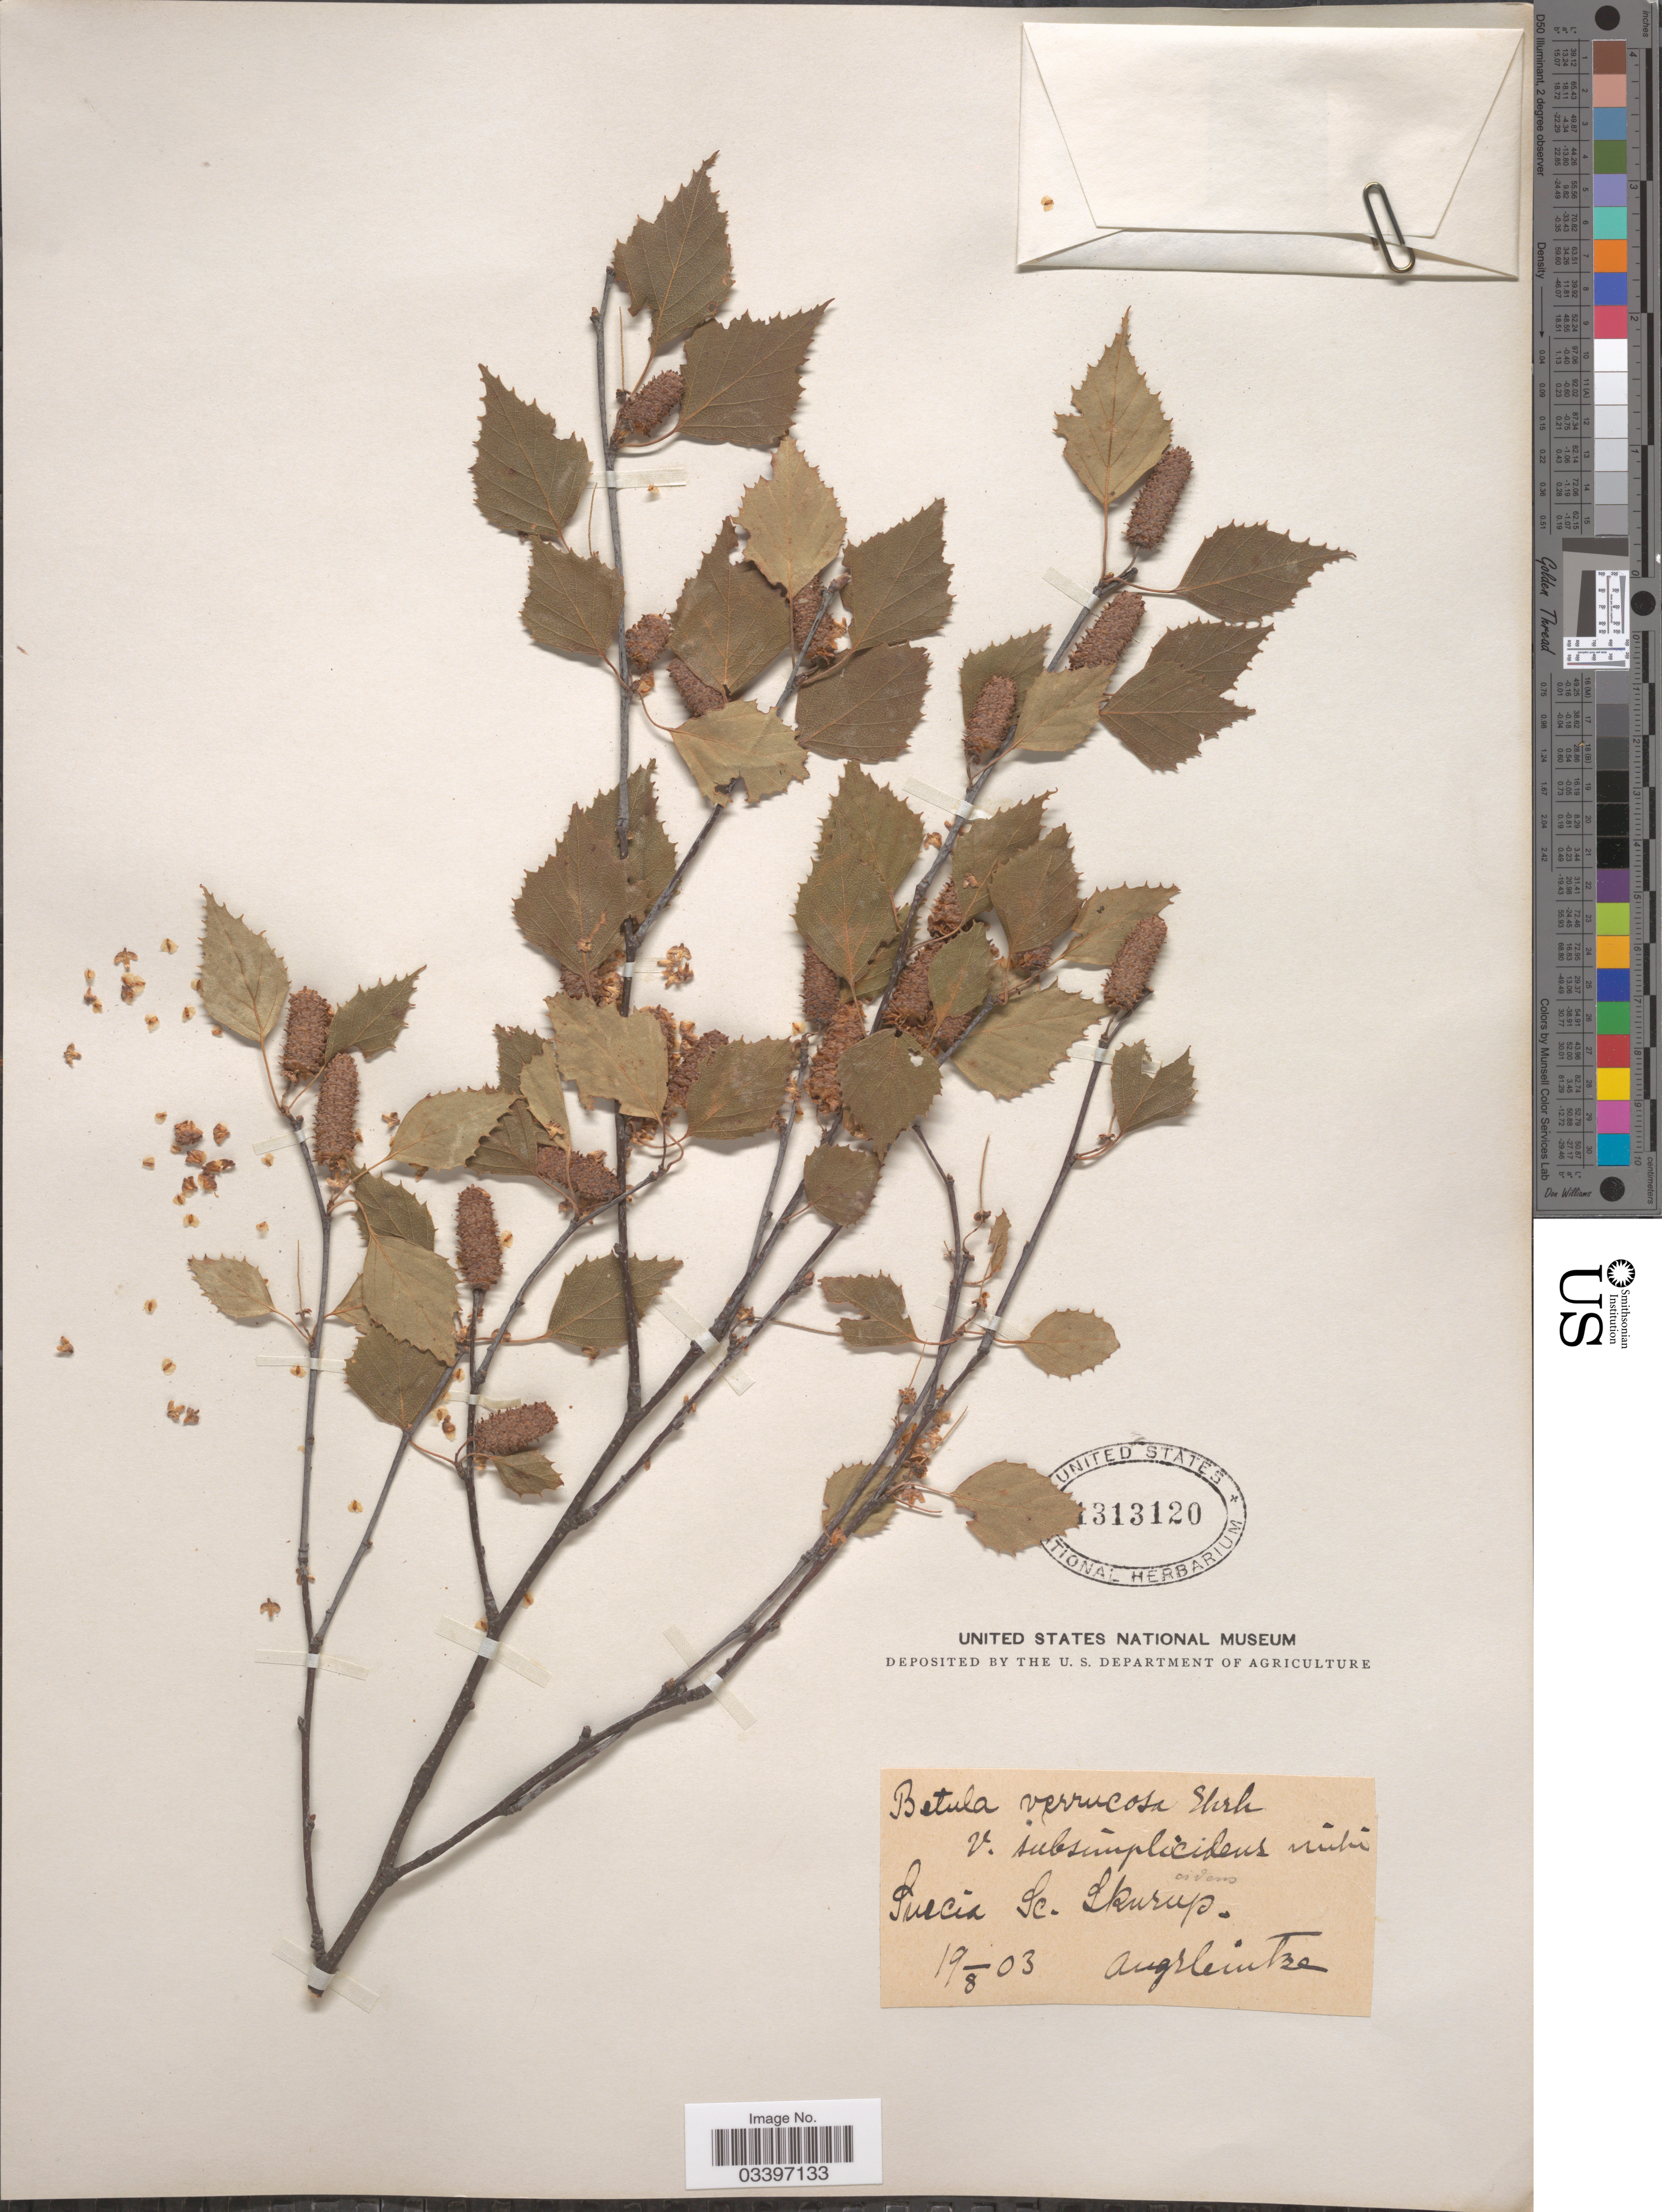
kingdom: Plantae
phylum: Tracheophyta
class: Magnoliopsida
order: Fagales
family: Betulaceae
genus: Betula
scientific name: Betula verrucosa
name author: Ehrh.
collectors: A. Heintze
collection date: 1903-08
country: Sweden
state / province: Skåne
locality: Suecia Sc. Skurup.